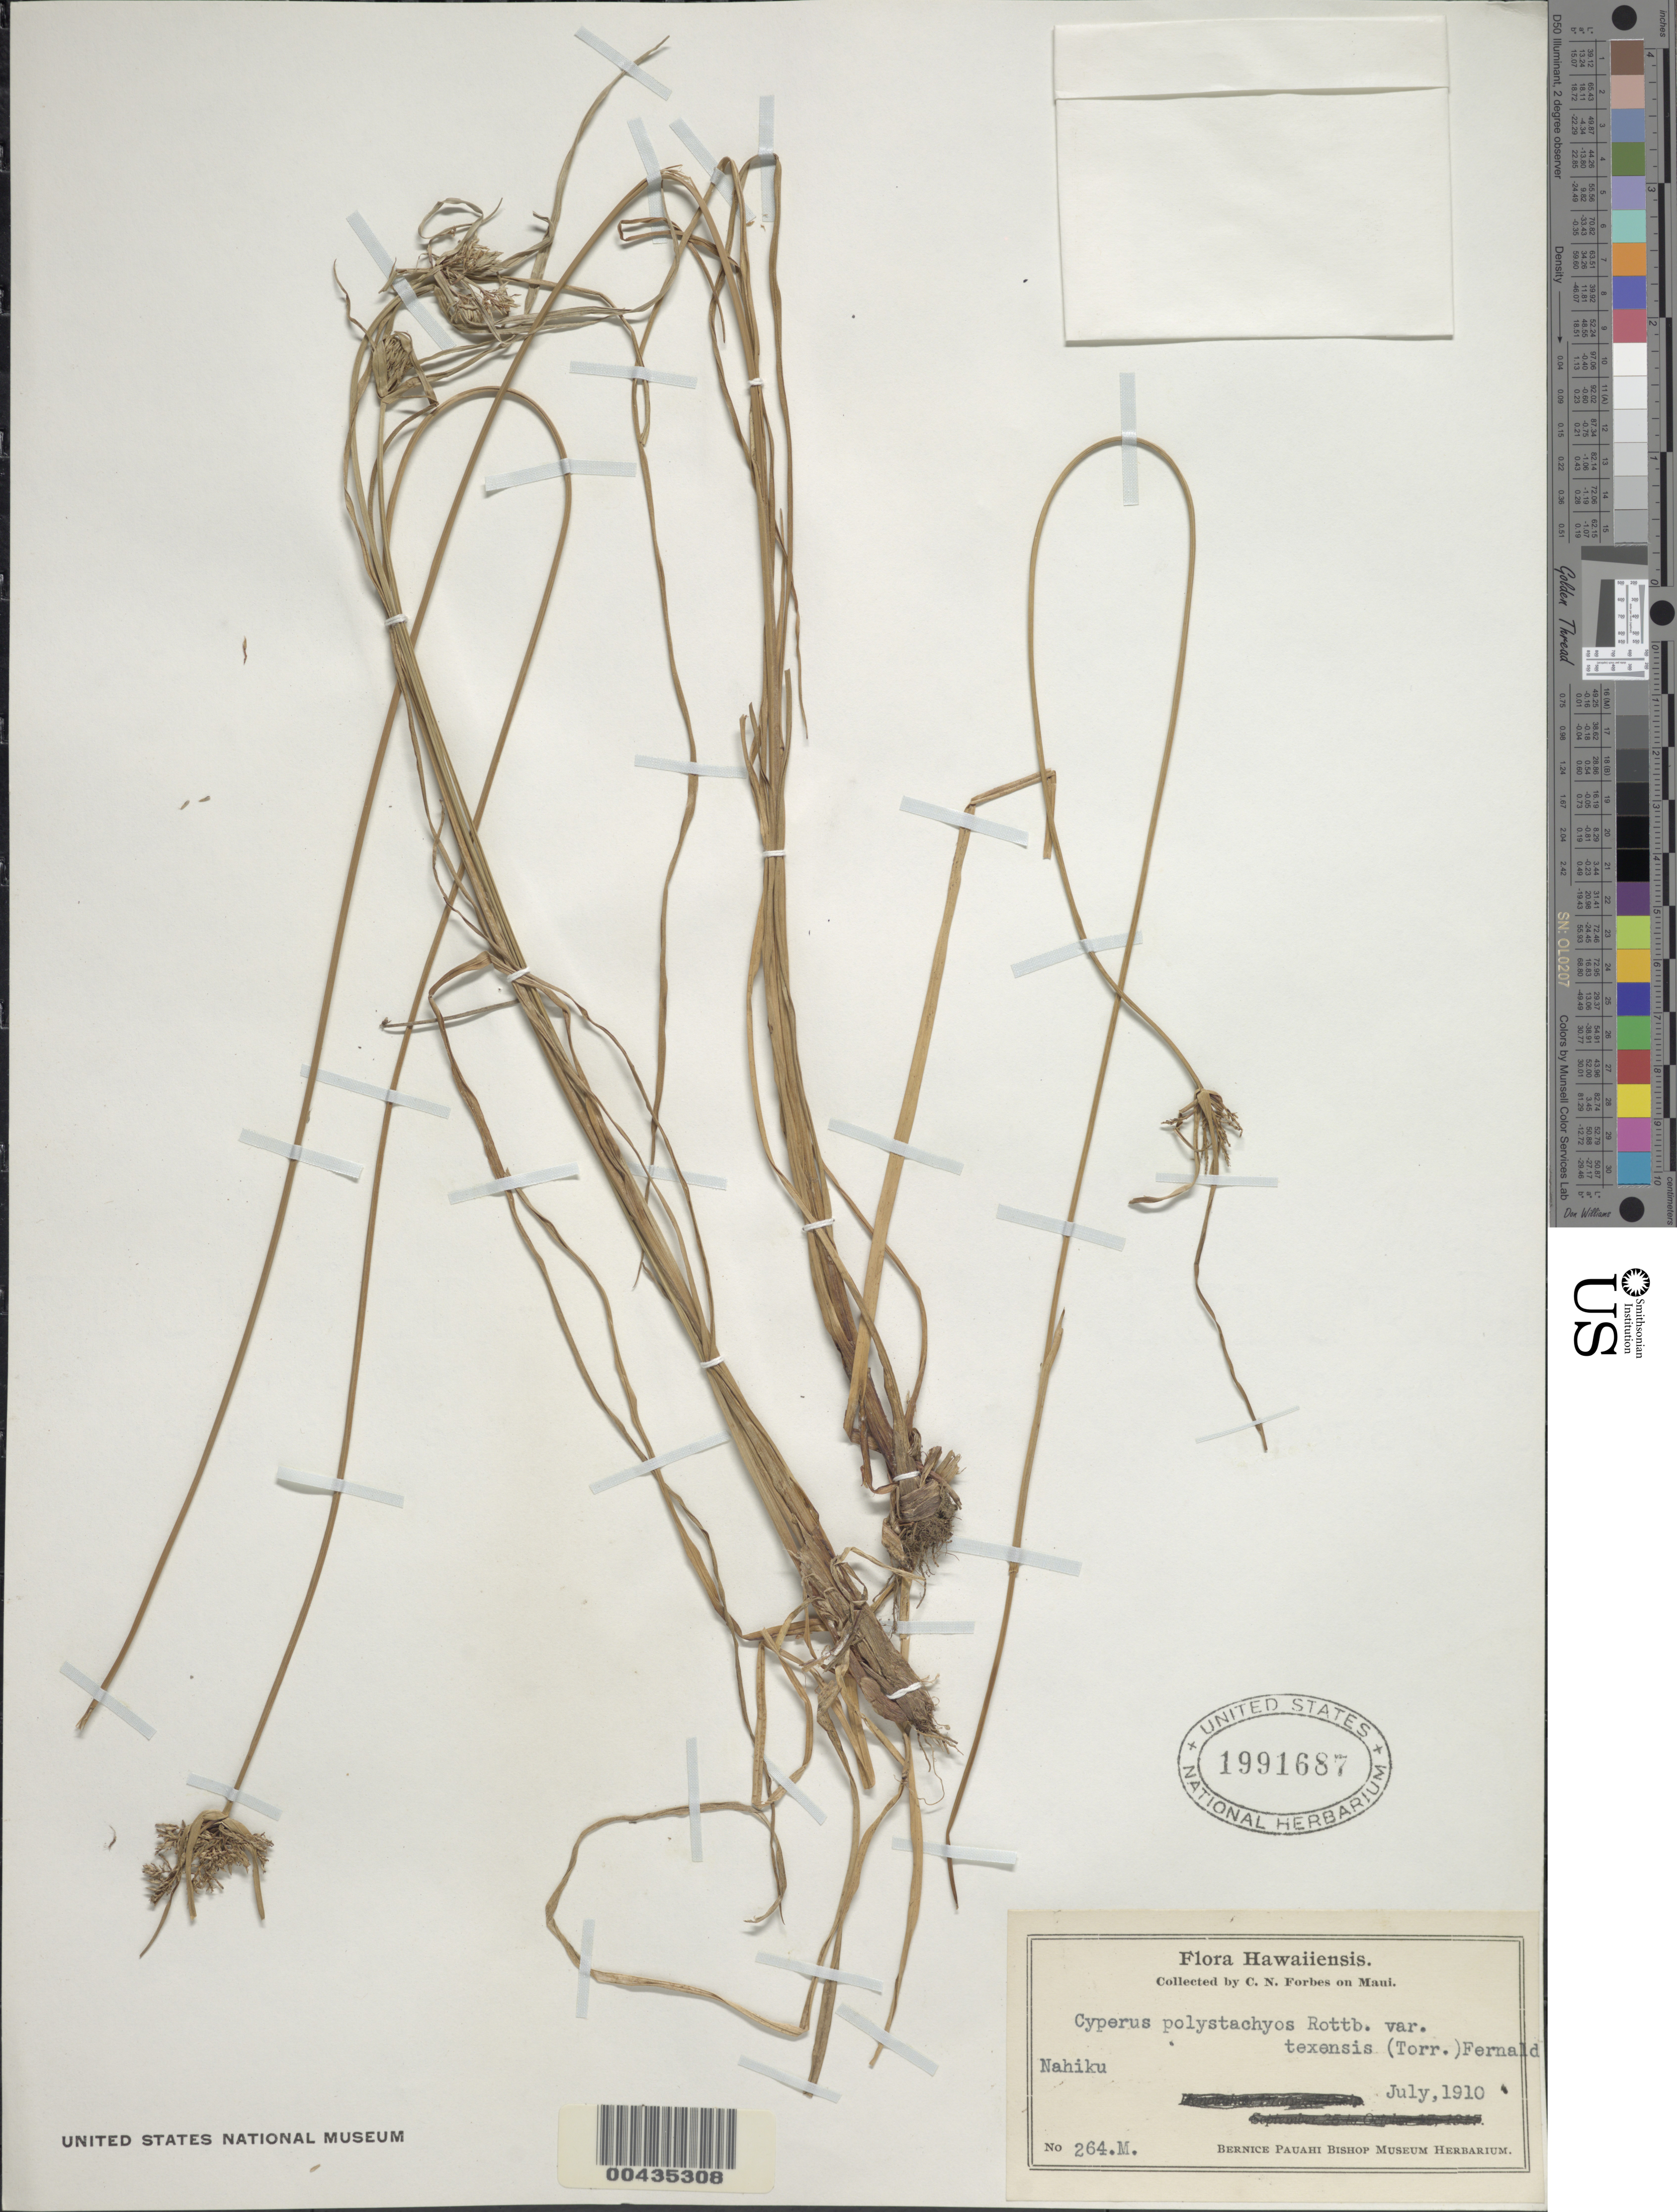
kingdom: Plantae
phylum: Tracheophyta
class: Liliopsida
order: Poales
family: Cyperaceae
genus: Cyperus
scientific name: Cyperus polystachyos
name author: Rottb.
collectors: C. N. Forbes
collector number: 264.M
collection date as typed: Jul 1910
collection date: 1910-07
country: United States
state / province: Hawaii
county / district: Maui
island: Maui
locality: Nahiku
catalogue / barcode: US 1991687